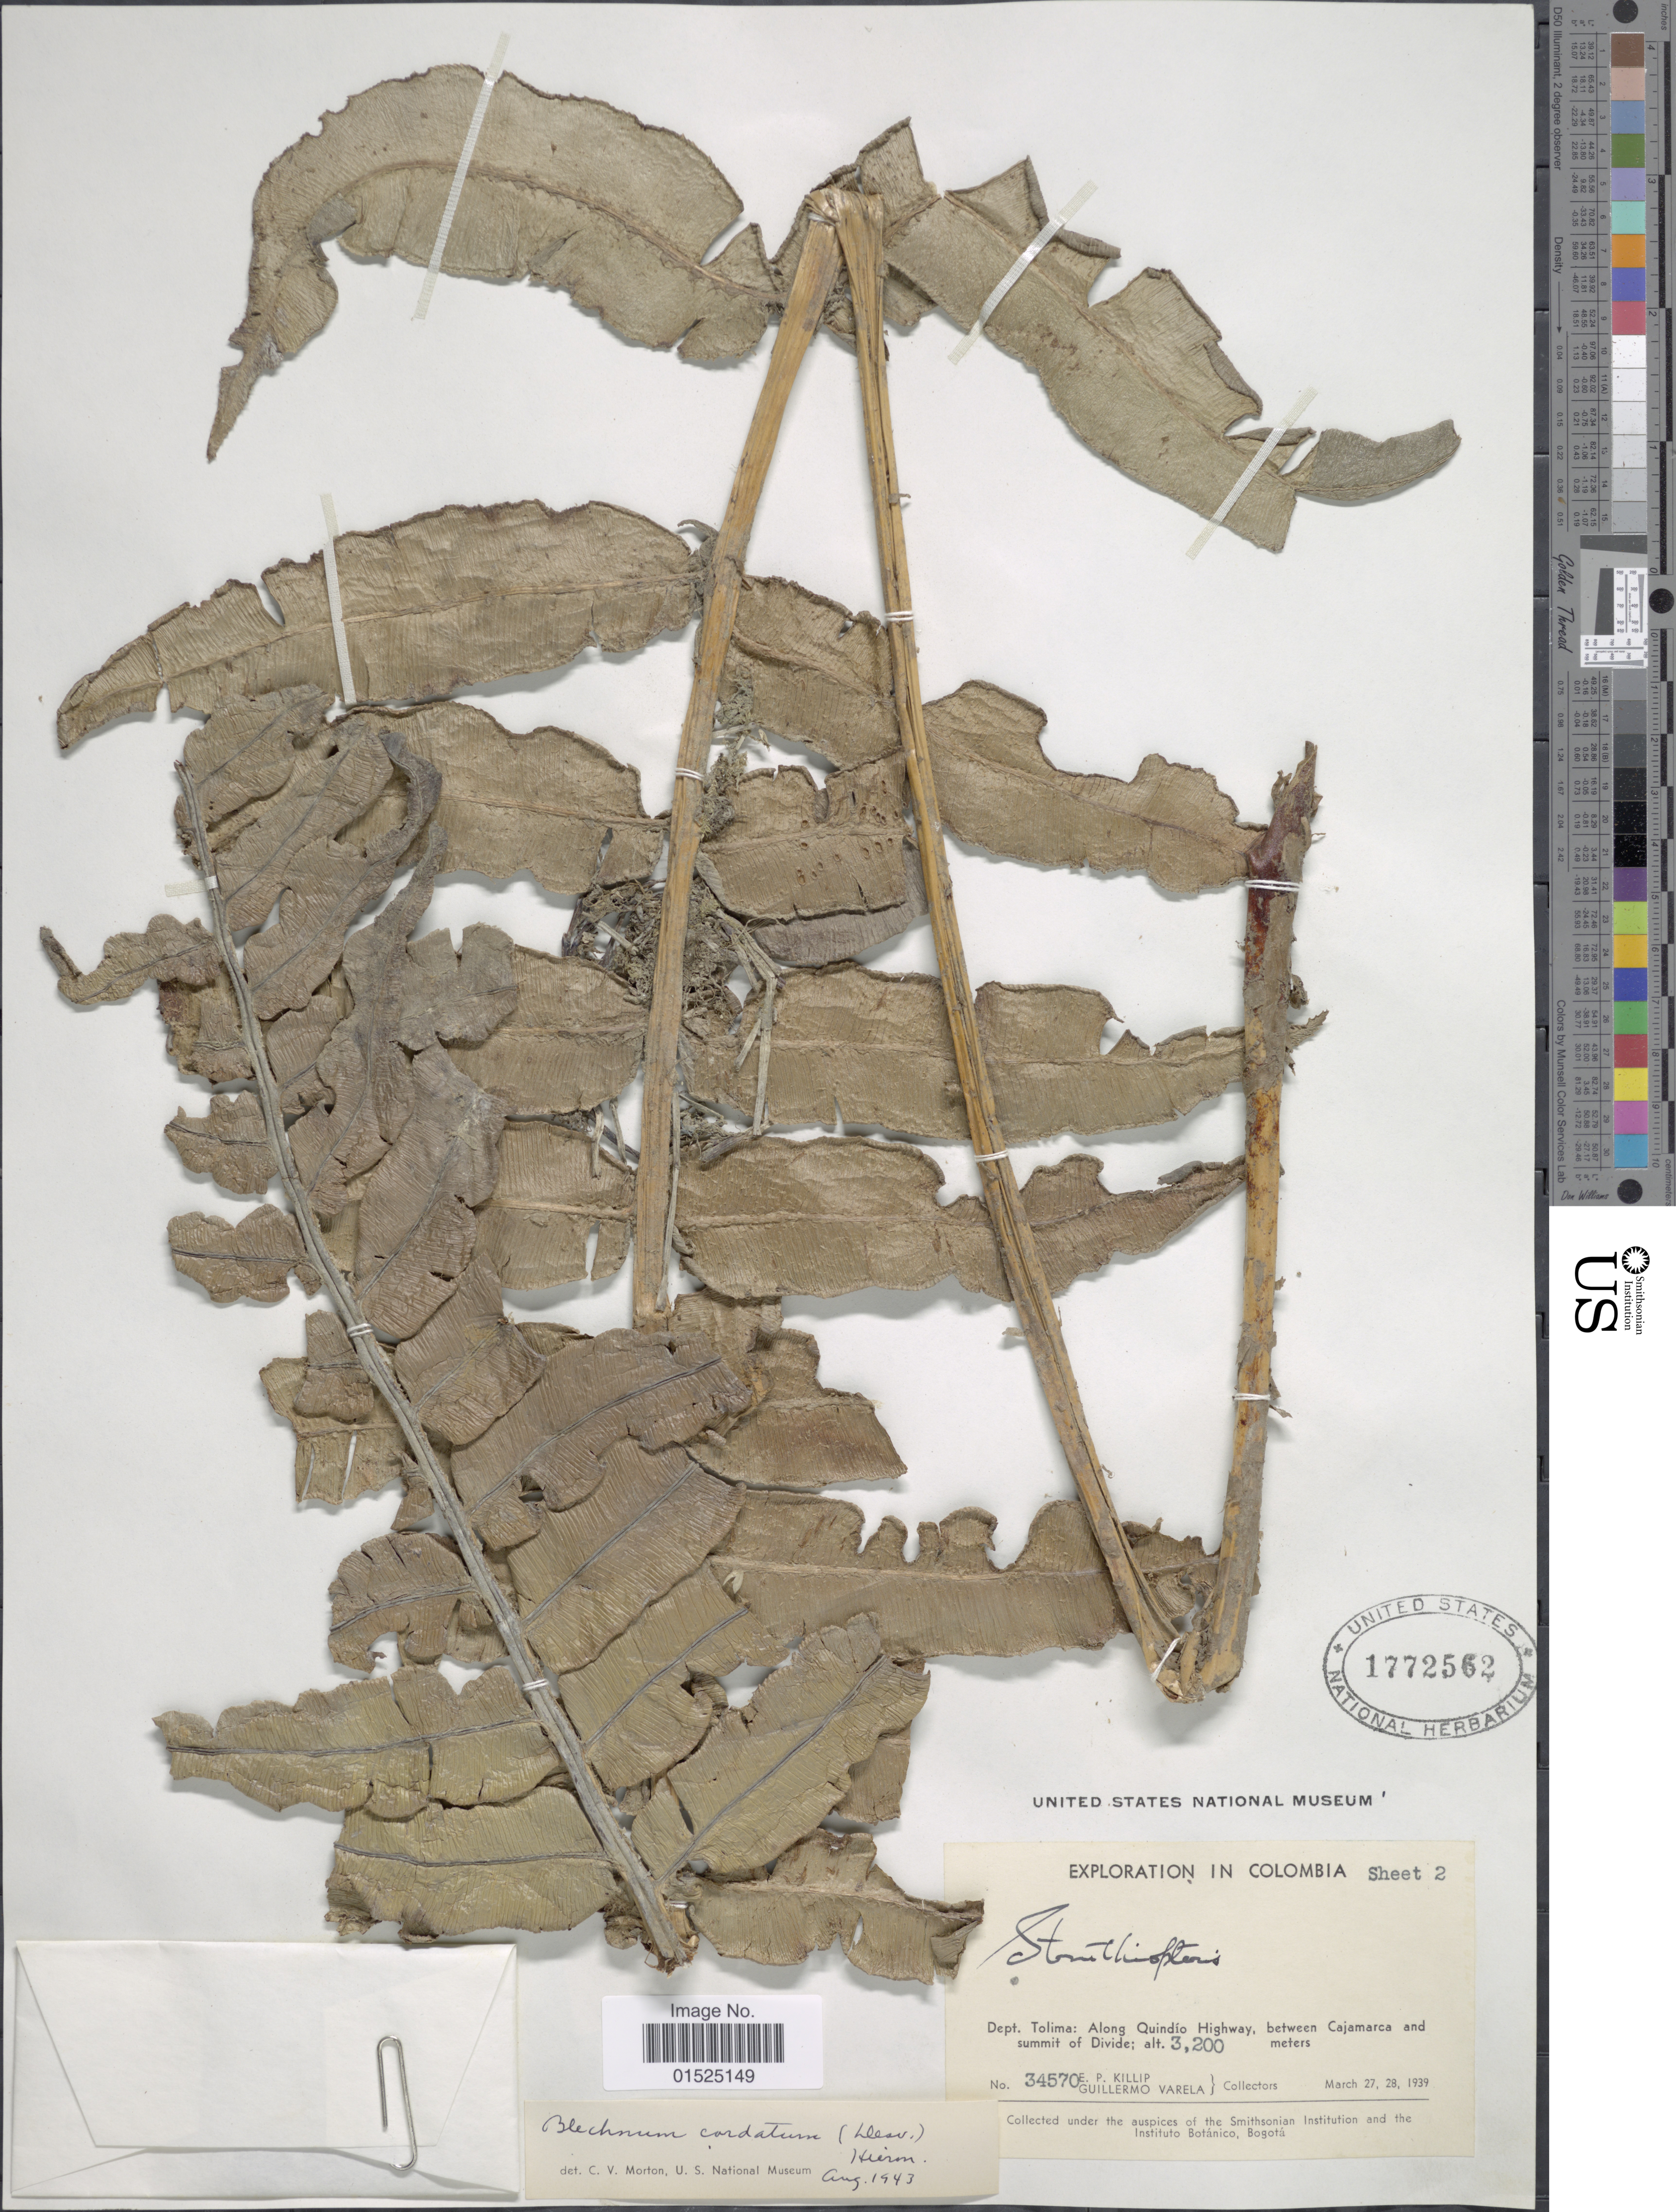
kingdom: Plantae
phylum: Tracheophyta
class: Polypodiopsida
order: Polypodiales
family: Blechnaceae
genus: Blechnum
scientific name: Blechnum arborescens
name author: (Klotzsch) Hieron.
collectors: E. P. Killip & G. Varela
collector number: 34570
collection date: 1939-03-27/1939-03-28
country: Colombia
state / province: Tolima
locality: Along Quindio Highway, between Cajamarca and summit of Divide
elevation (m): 3200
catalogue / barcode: US 1772562